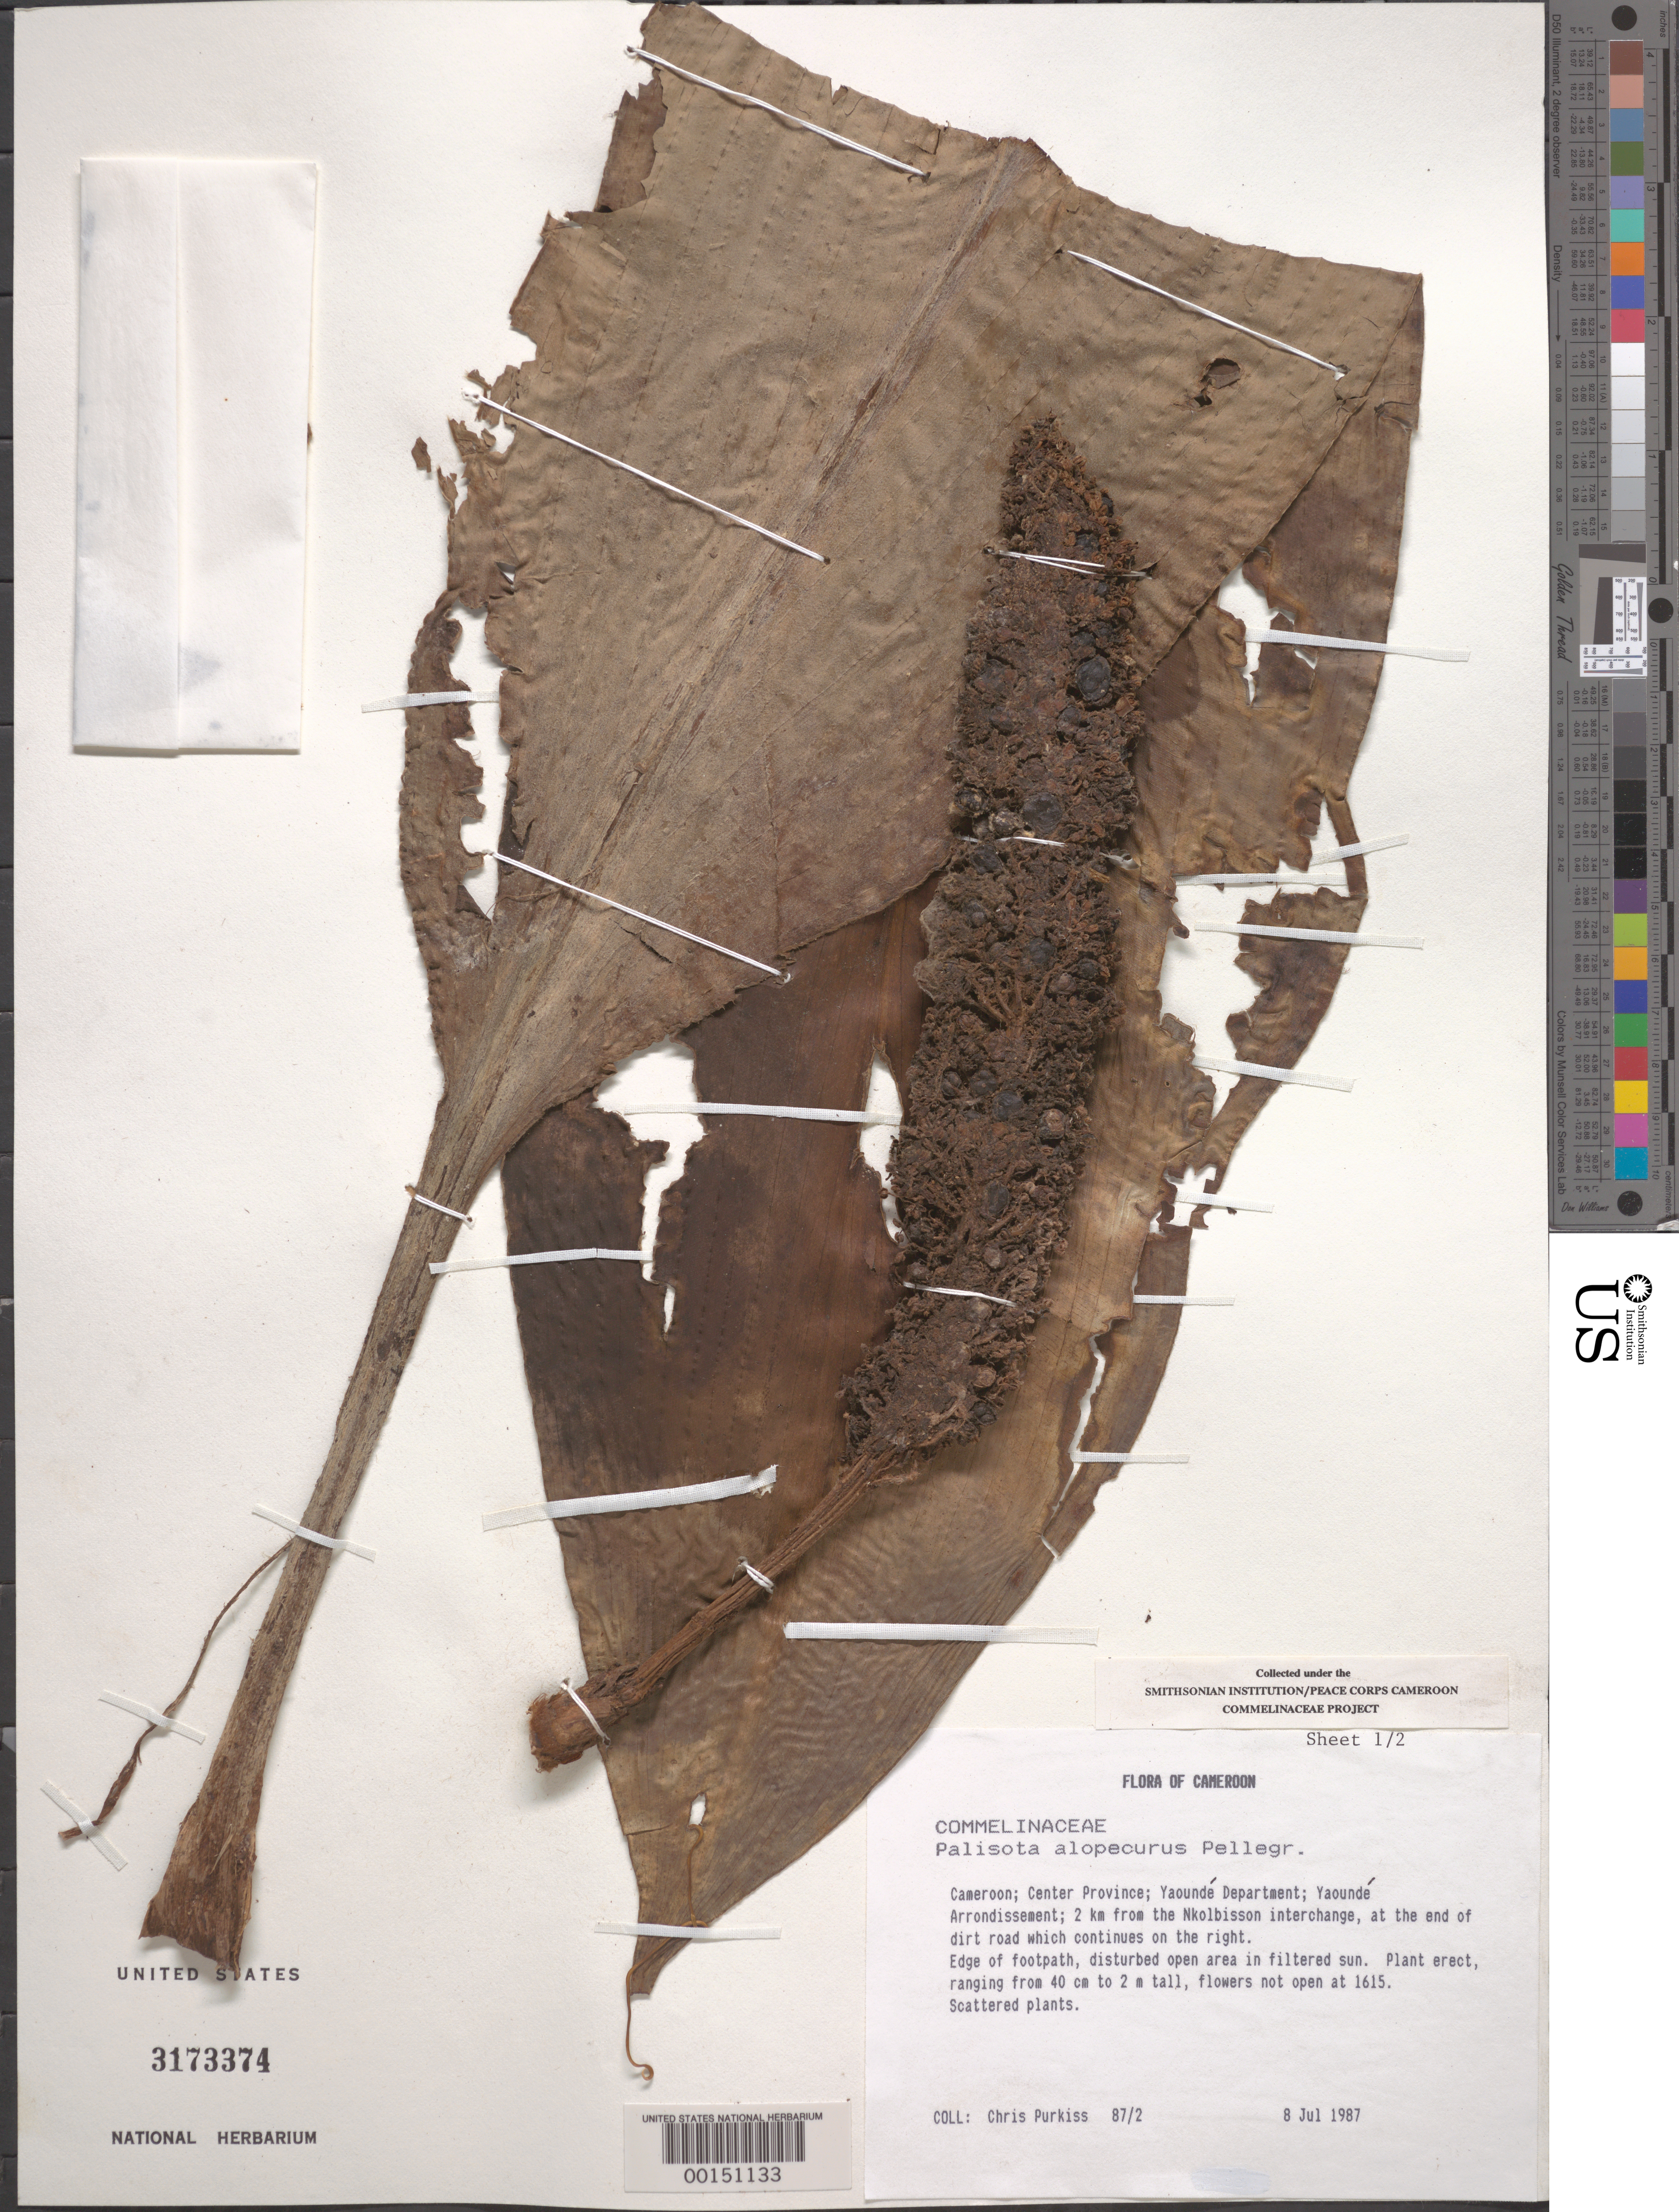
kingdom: Plantae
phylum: Tracheophyta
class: Liliopsida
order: Commelinales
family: Commelinaceae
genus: Palisota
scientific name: Palisota alopecurus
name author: Pellegr.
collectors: C. Purkiss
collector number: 87/2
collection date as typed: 08 Jul 1987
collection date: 1987-07-08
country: Cameroon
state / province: Centre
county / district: Mfoundi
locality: Yaounde arrondissement, 2 km from nkolbisson interchange, at end of dirt road continuing on right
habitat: Edge of footpath, disturbed open area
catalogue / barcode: US 3173374